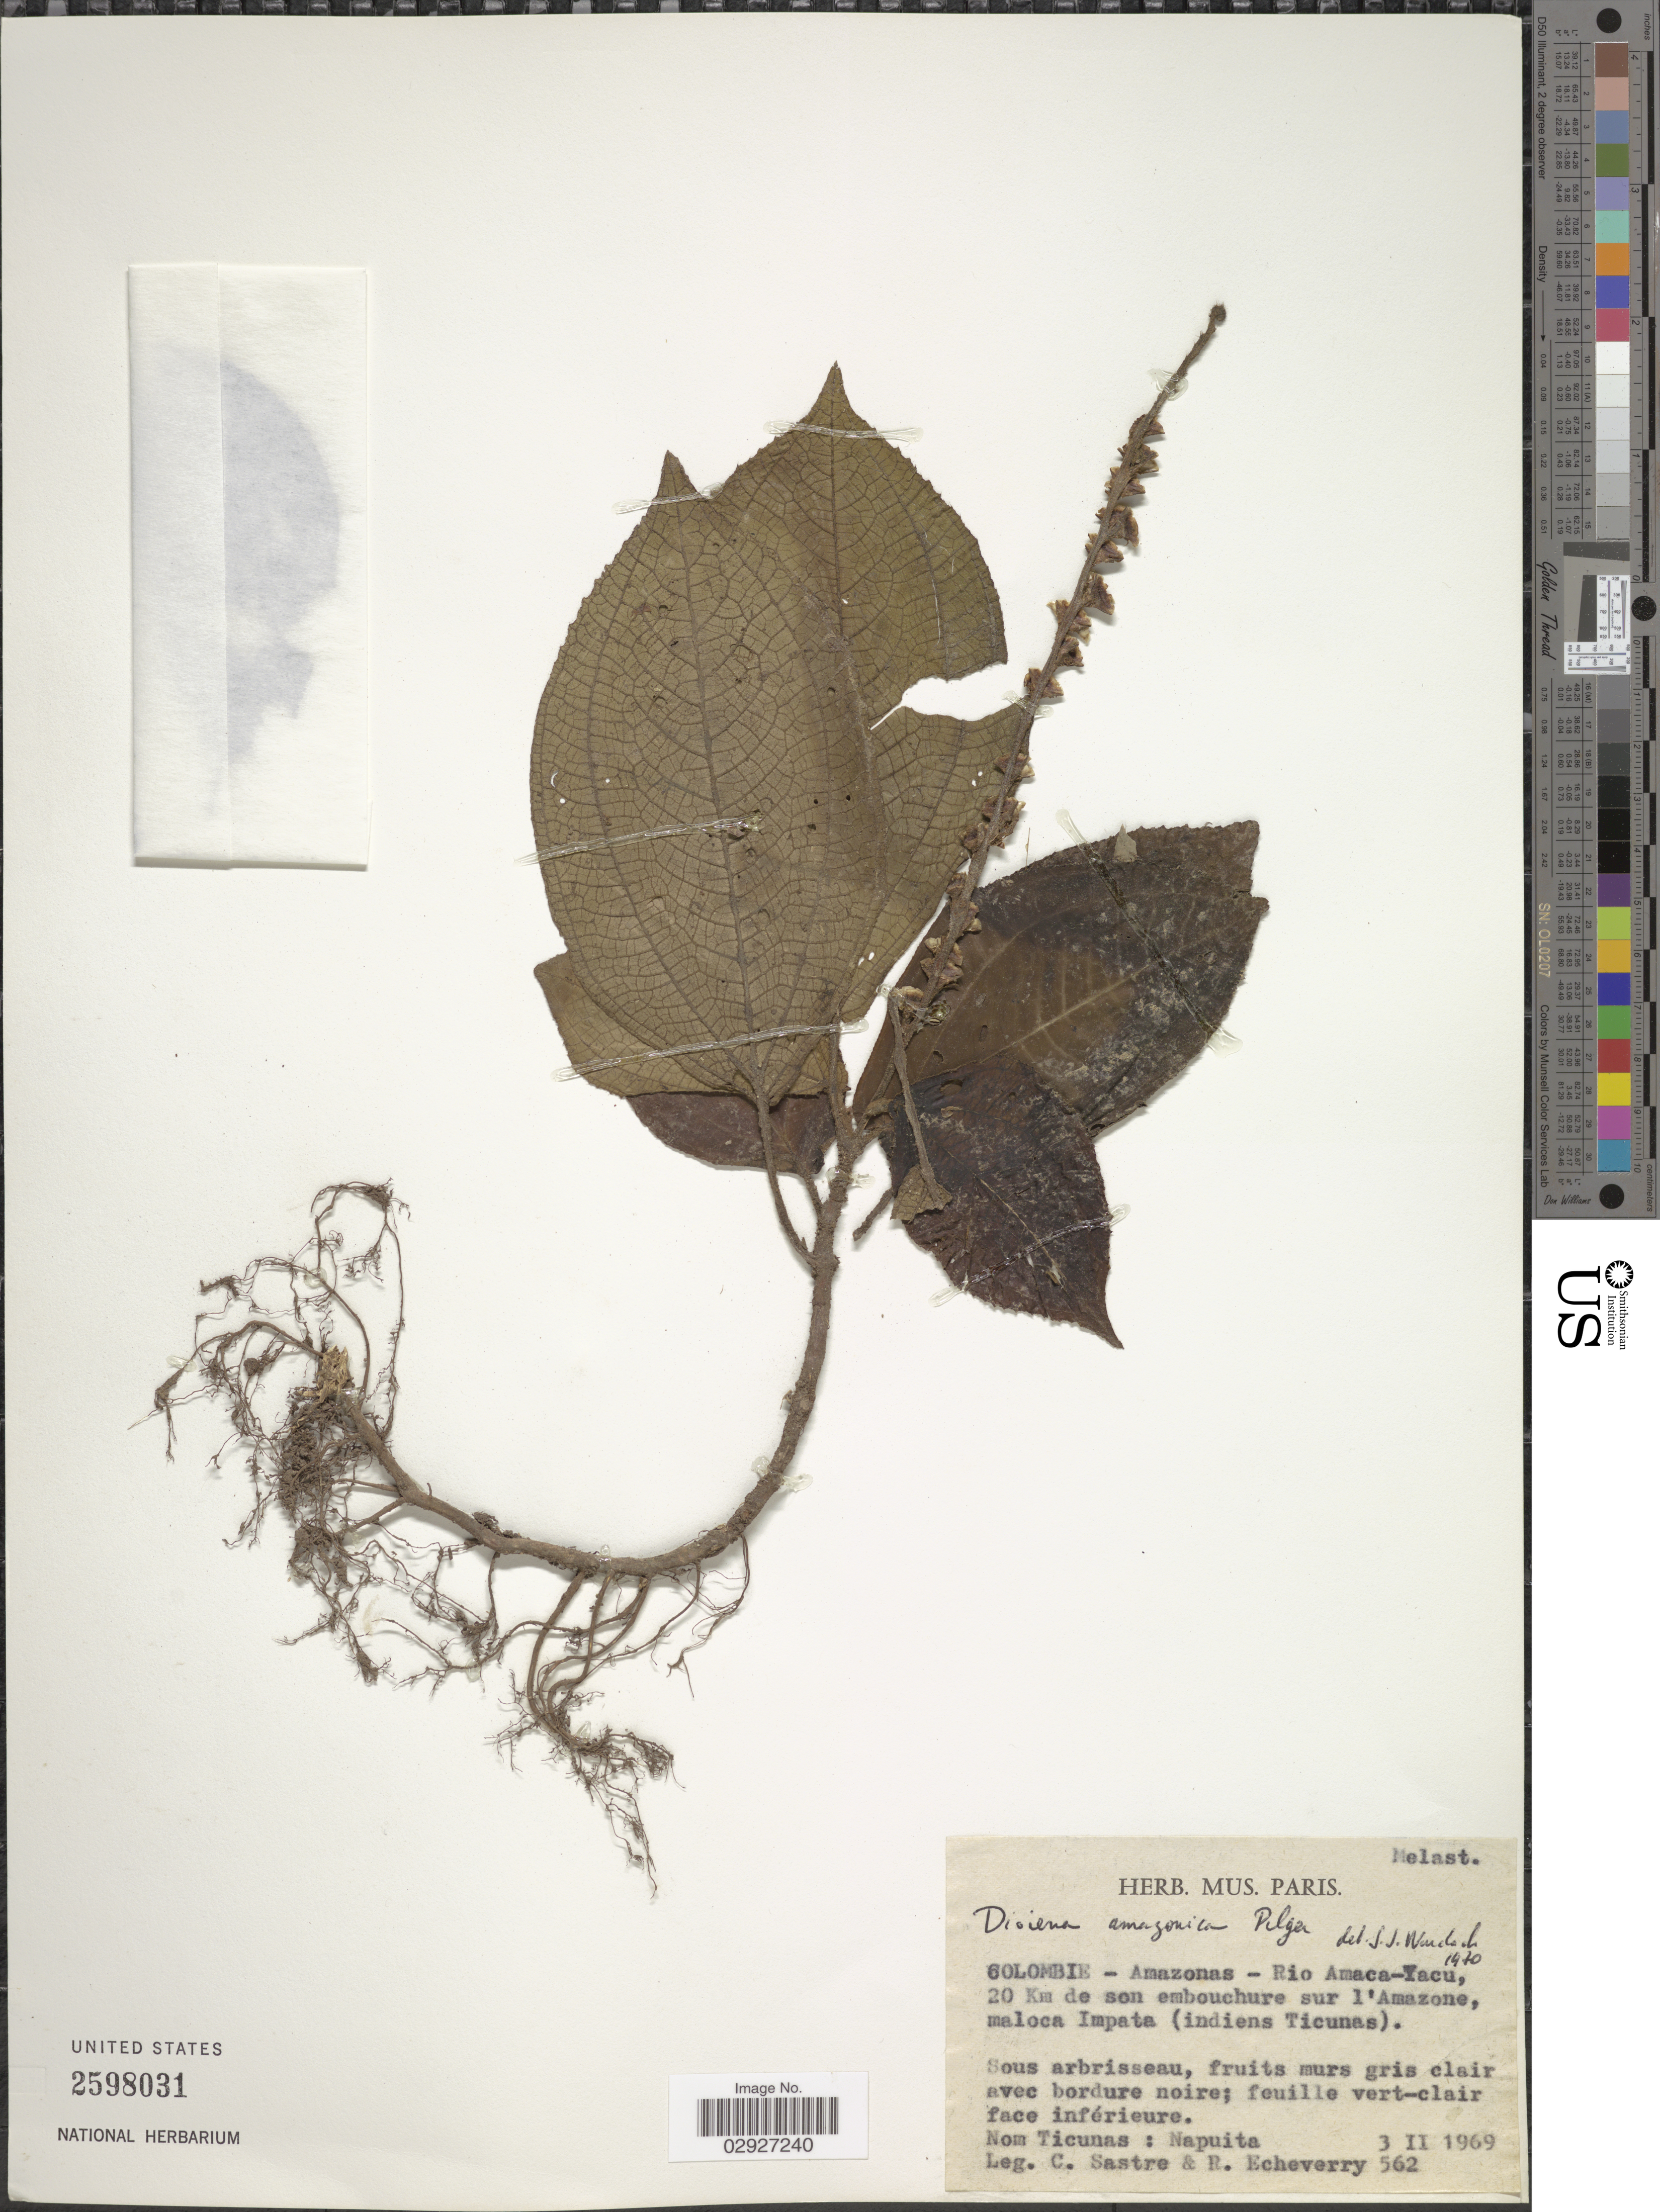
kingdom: Plantae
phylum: Tracheophyta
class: Magnoliopsida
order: Myrtales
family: Melastomataceae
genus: Triolena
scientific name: Triolena amazonica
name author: (Pilg.)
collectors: C. Sastre & R. Echeverry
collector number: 562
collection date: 1969-02-03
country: Colombia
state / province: Amazônas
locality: Rio Amaca-Iacu, 20 Km de son embouchure sur l'Amazone, maloca Impata (indiens Ticunas).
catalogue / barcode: US 2598031